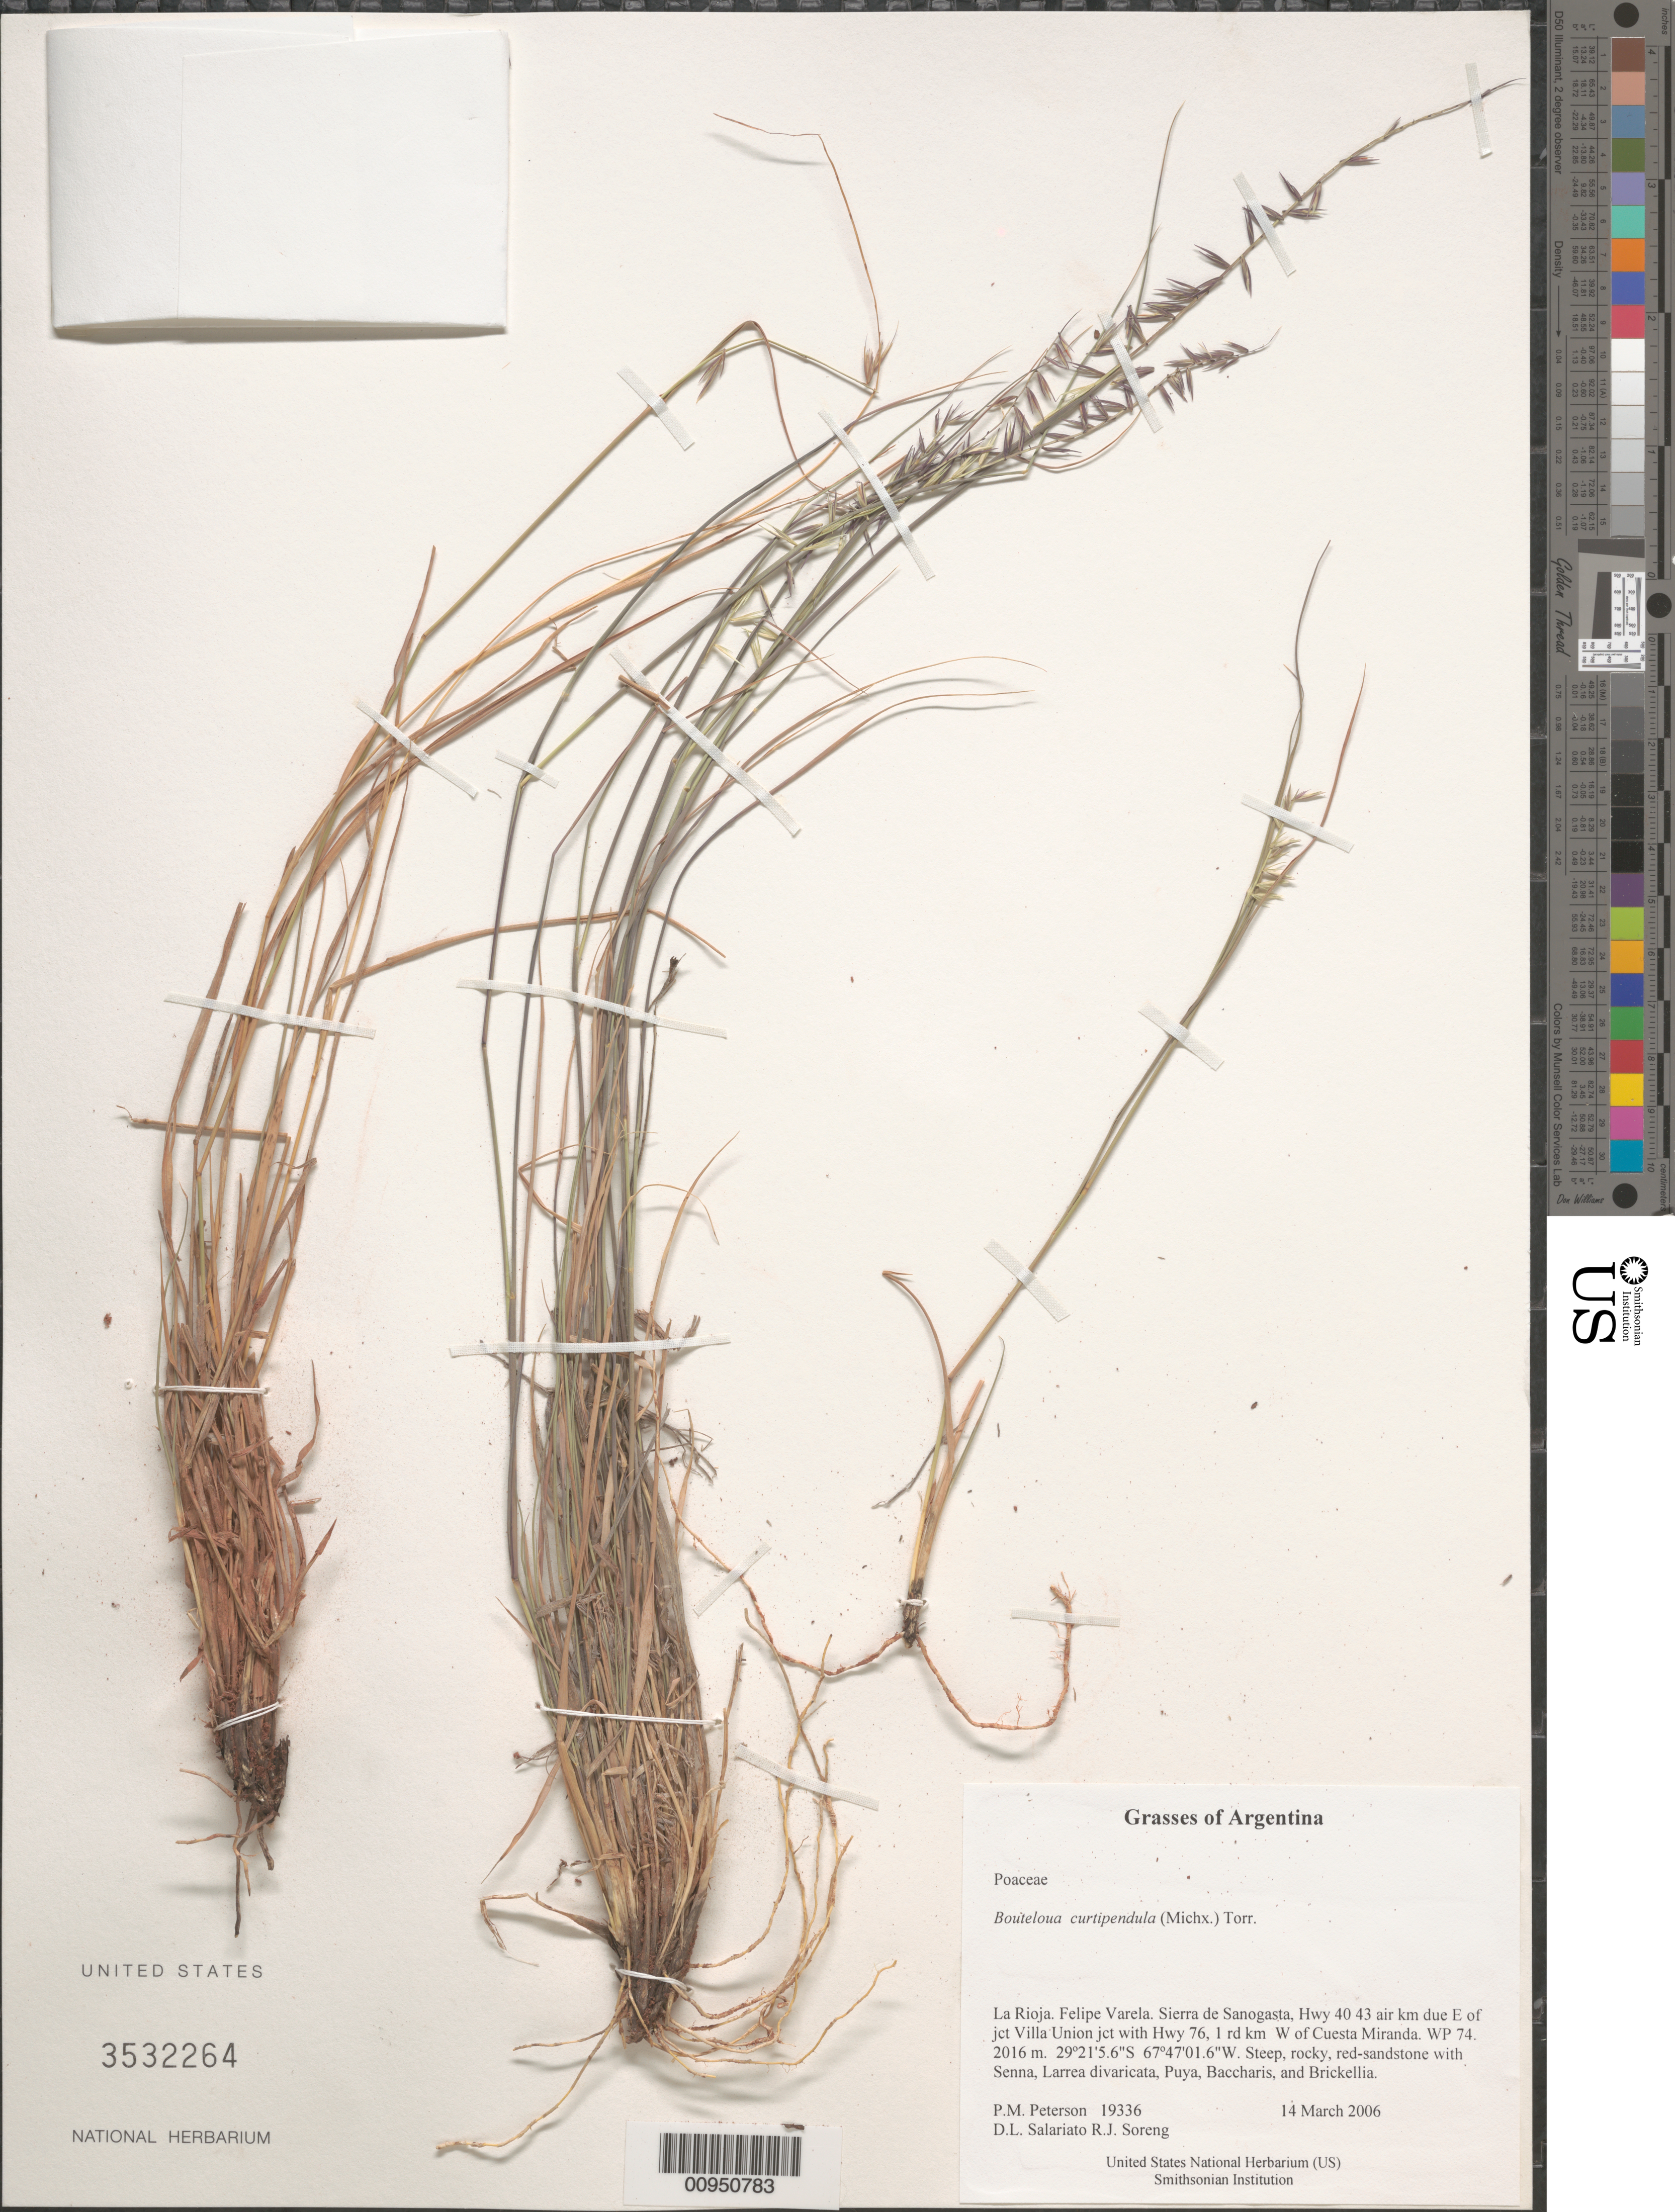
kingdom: Plantae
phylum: Tracheophyta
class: Liliopsida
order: Poales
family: Poaceae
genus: Bouteloua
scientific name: Bouteloua curtipendula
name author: (Michx.) Torr.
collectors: P. M. Peterson, R. J. Soreng, D. Salariato & A. Panizza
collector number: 19336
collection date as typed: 14 Mar 2006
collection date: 2006-03-14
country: Argentina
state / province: La Rioja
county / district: Felipe Varela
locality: Sierra de Sanogasta, Hwy 40 43 air km due E of jct Villa Union jct with Hwy 76, 1 rd km W of Cuesta Miranda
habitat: Steep, rocky, red-sandstone with Senna, Larrea divaricata, Puya, Baccharis, and Brickellia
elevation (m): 2016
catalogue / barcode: US 3532264